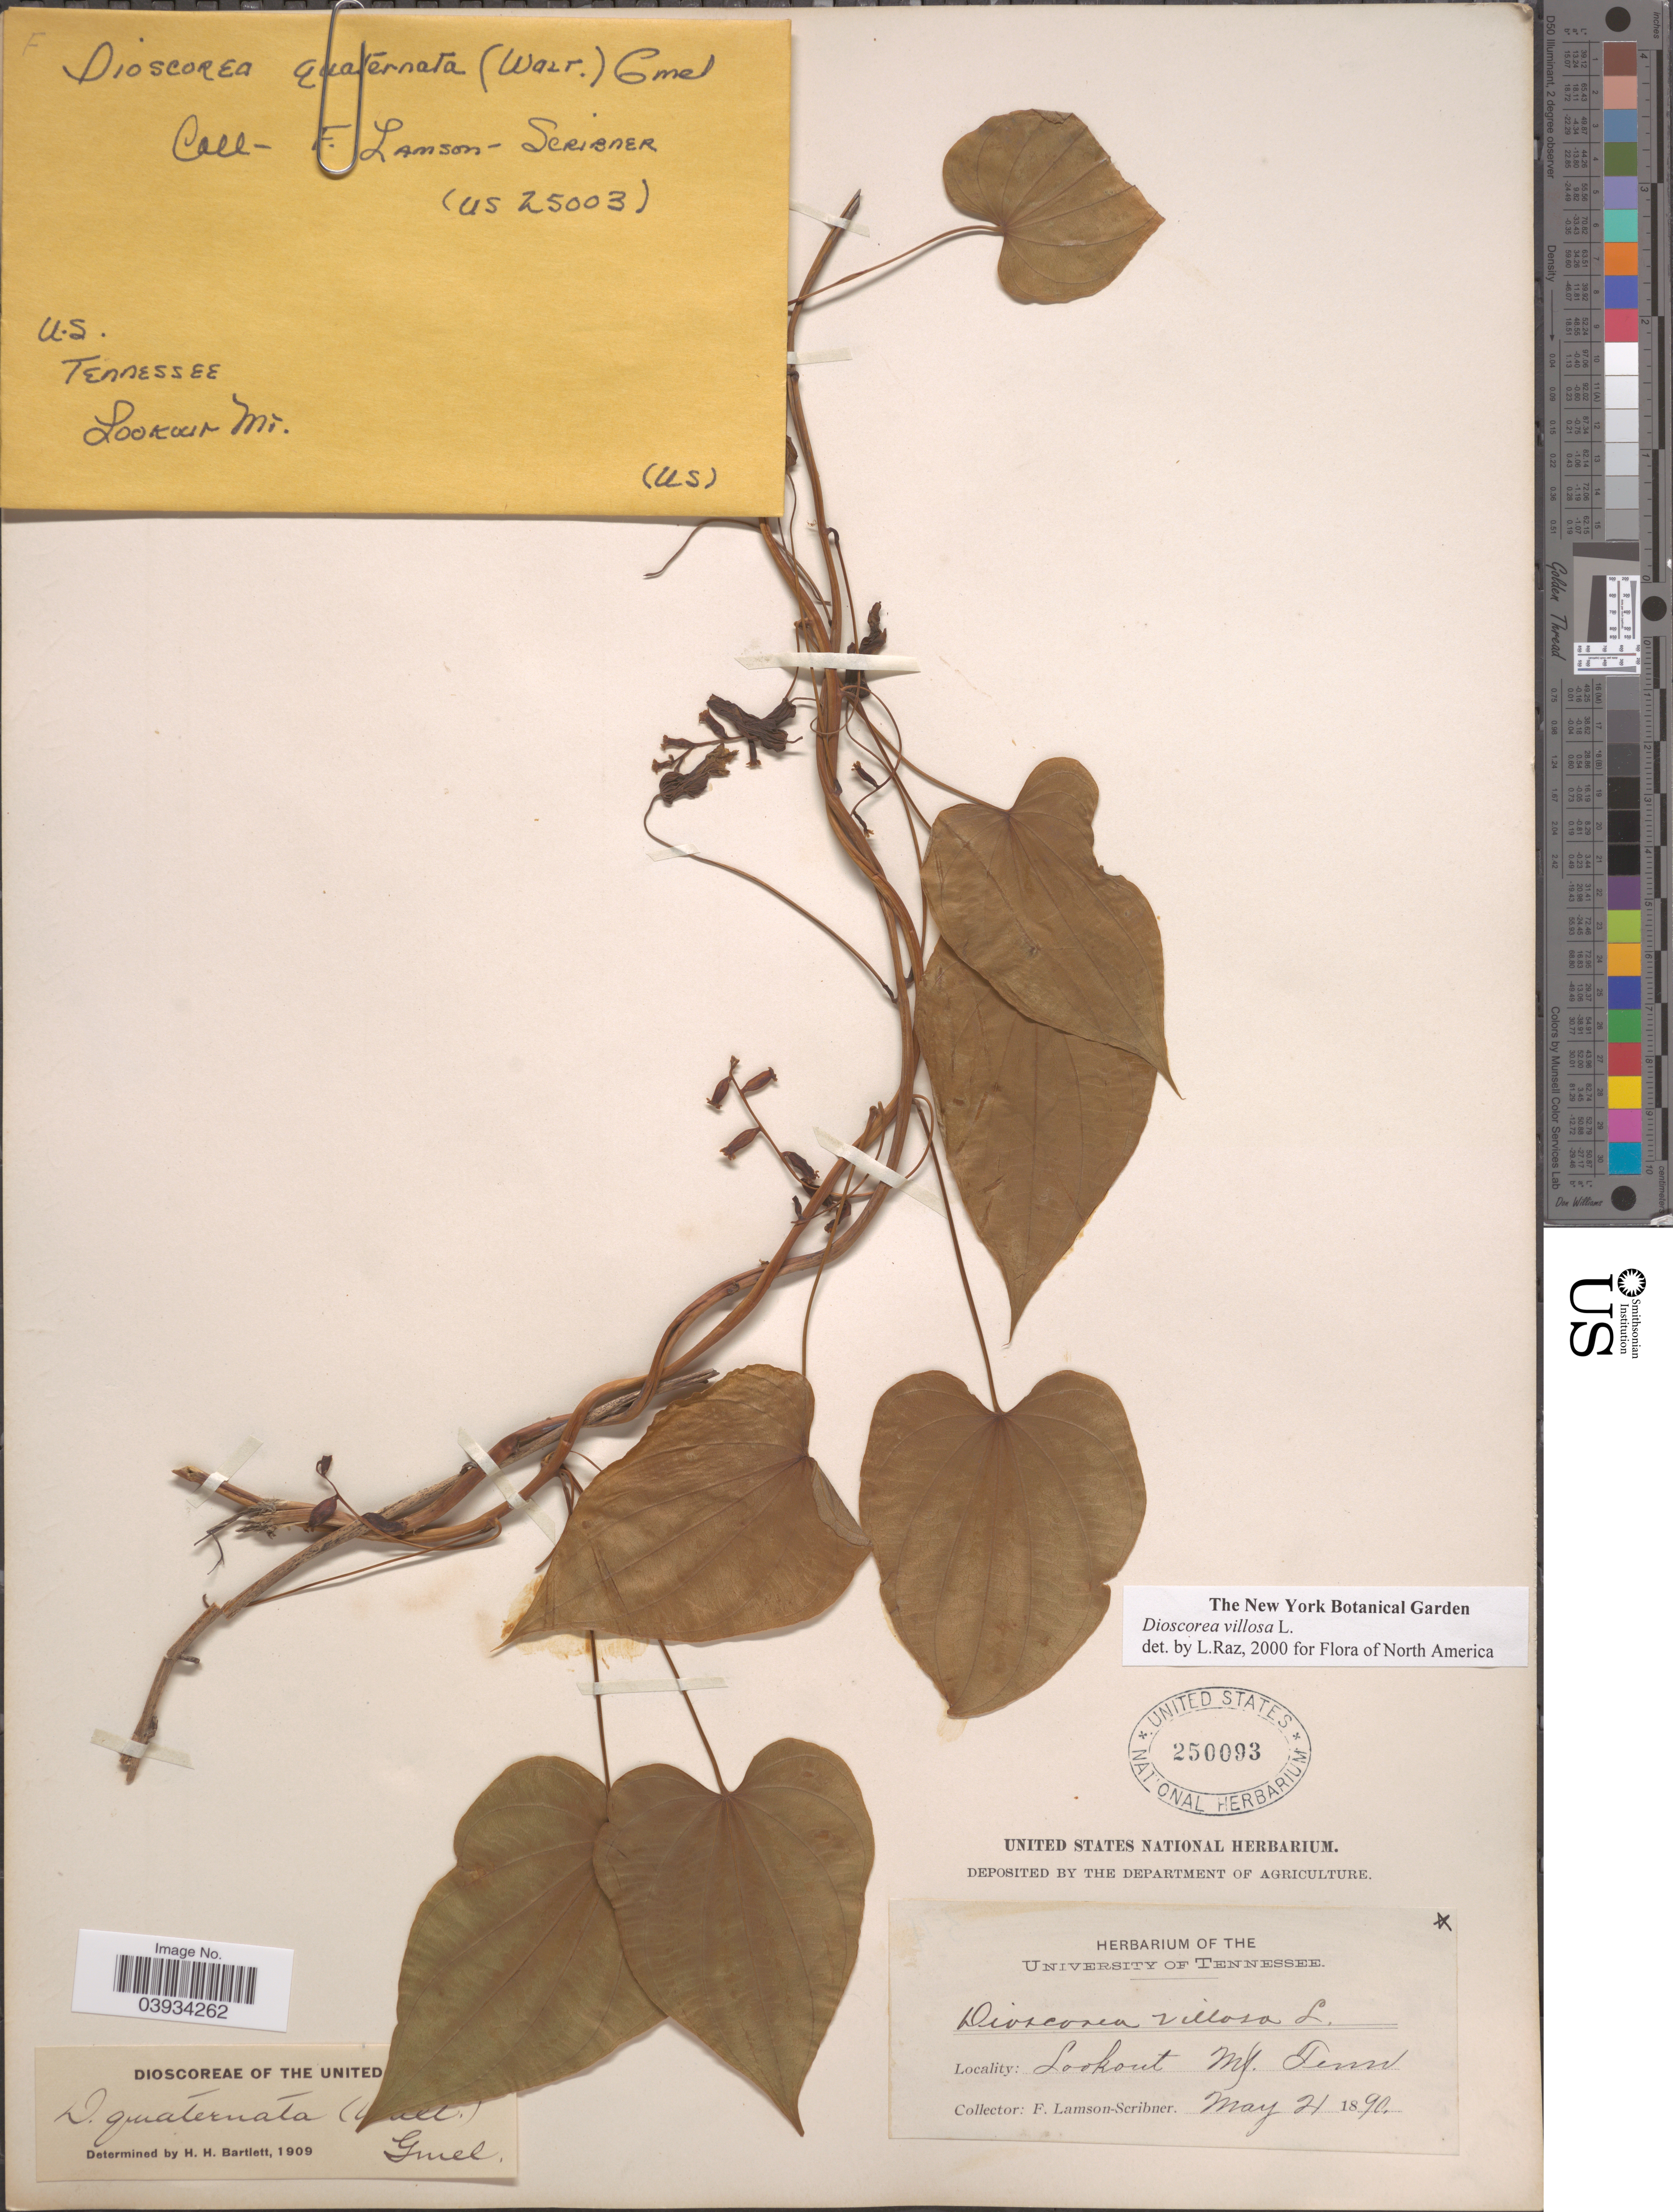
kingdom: Plantae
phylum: Tracheophyta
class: Liliopsida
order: Dioscoreales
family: Dioscoreaceae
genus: Dioscorea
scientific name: Dioscorea villosa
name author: L.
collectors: F. Lamson-Scribner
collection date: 1890-05-21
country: United States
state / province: Tennessee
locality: Lookout Mts.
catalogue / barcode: US 250093